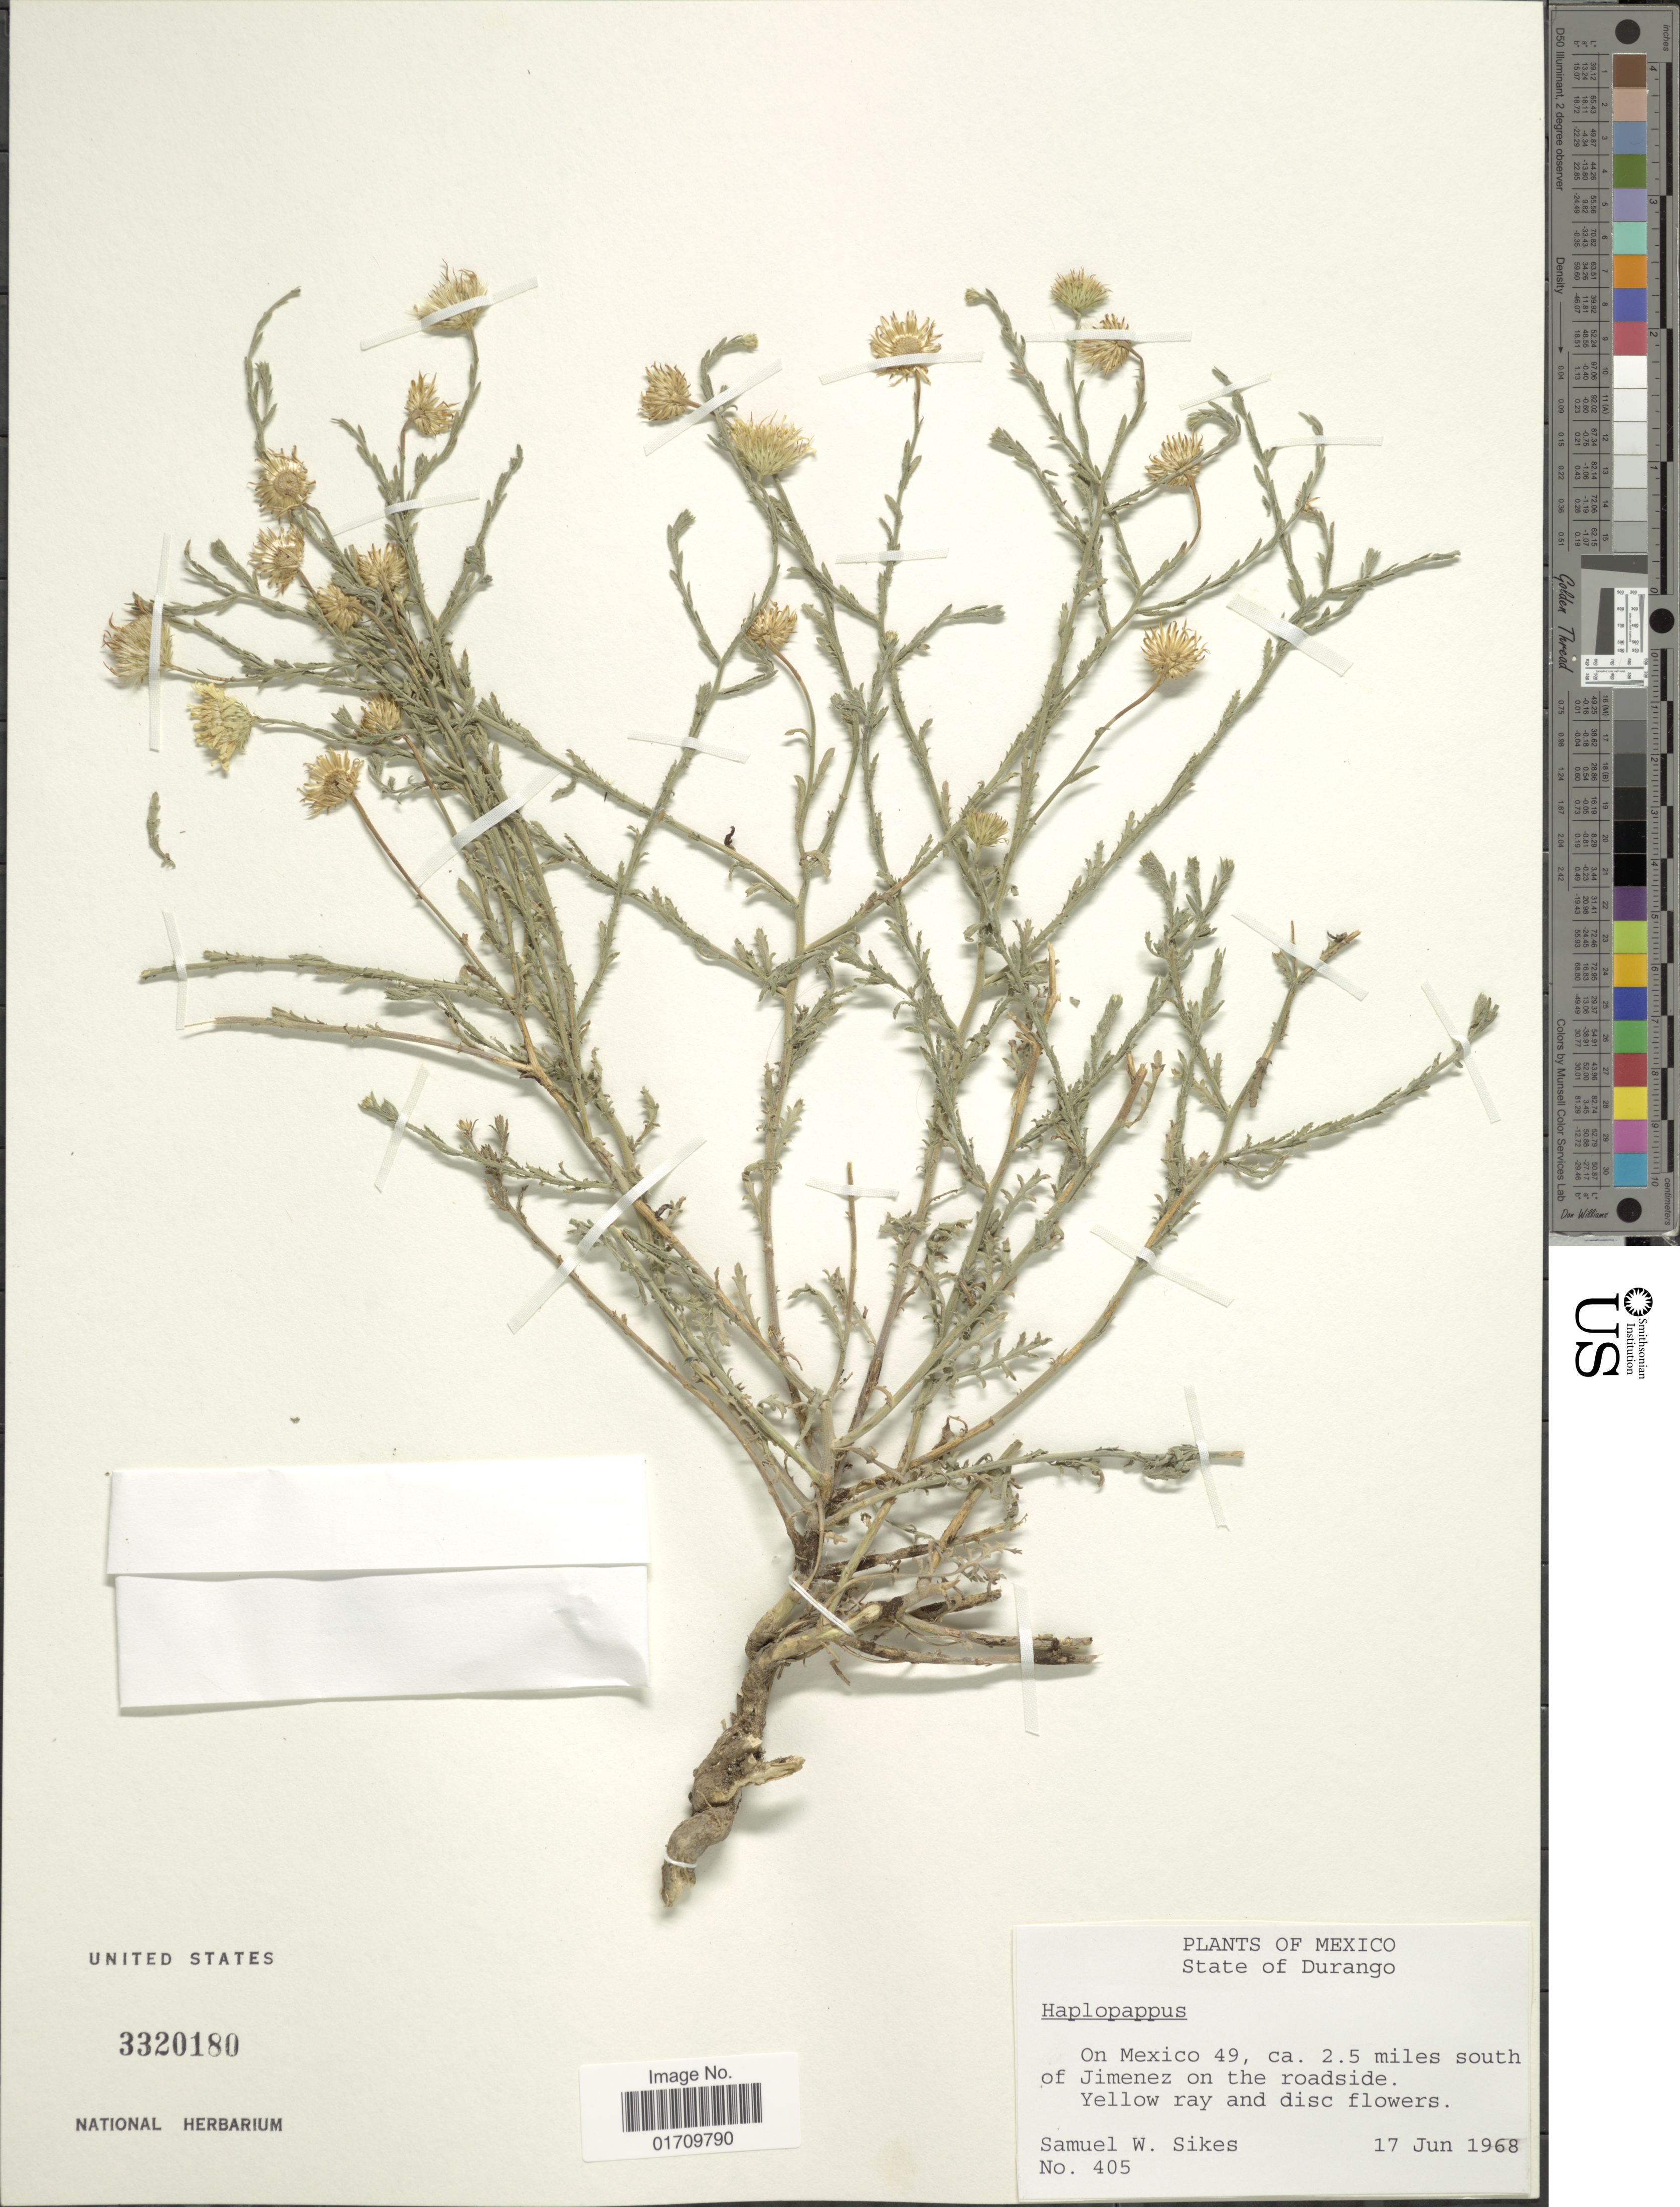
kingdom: Plantae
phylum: Tracheophyta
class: Magnoliopsida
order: Asterales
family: Asteraceae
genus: Machaeranthera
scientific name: Machaeranthera sp.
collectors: S. Sikes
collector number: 405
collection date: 1968-06-17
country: Mexico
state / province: Durango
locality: On Mexico 49, ca 2.5 miles south of Jimenez on the roadside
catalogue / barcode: US 3320180